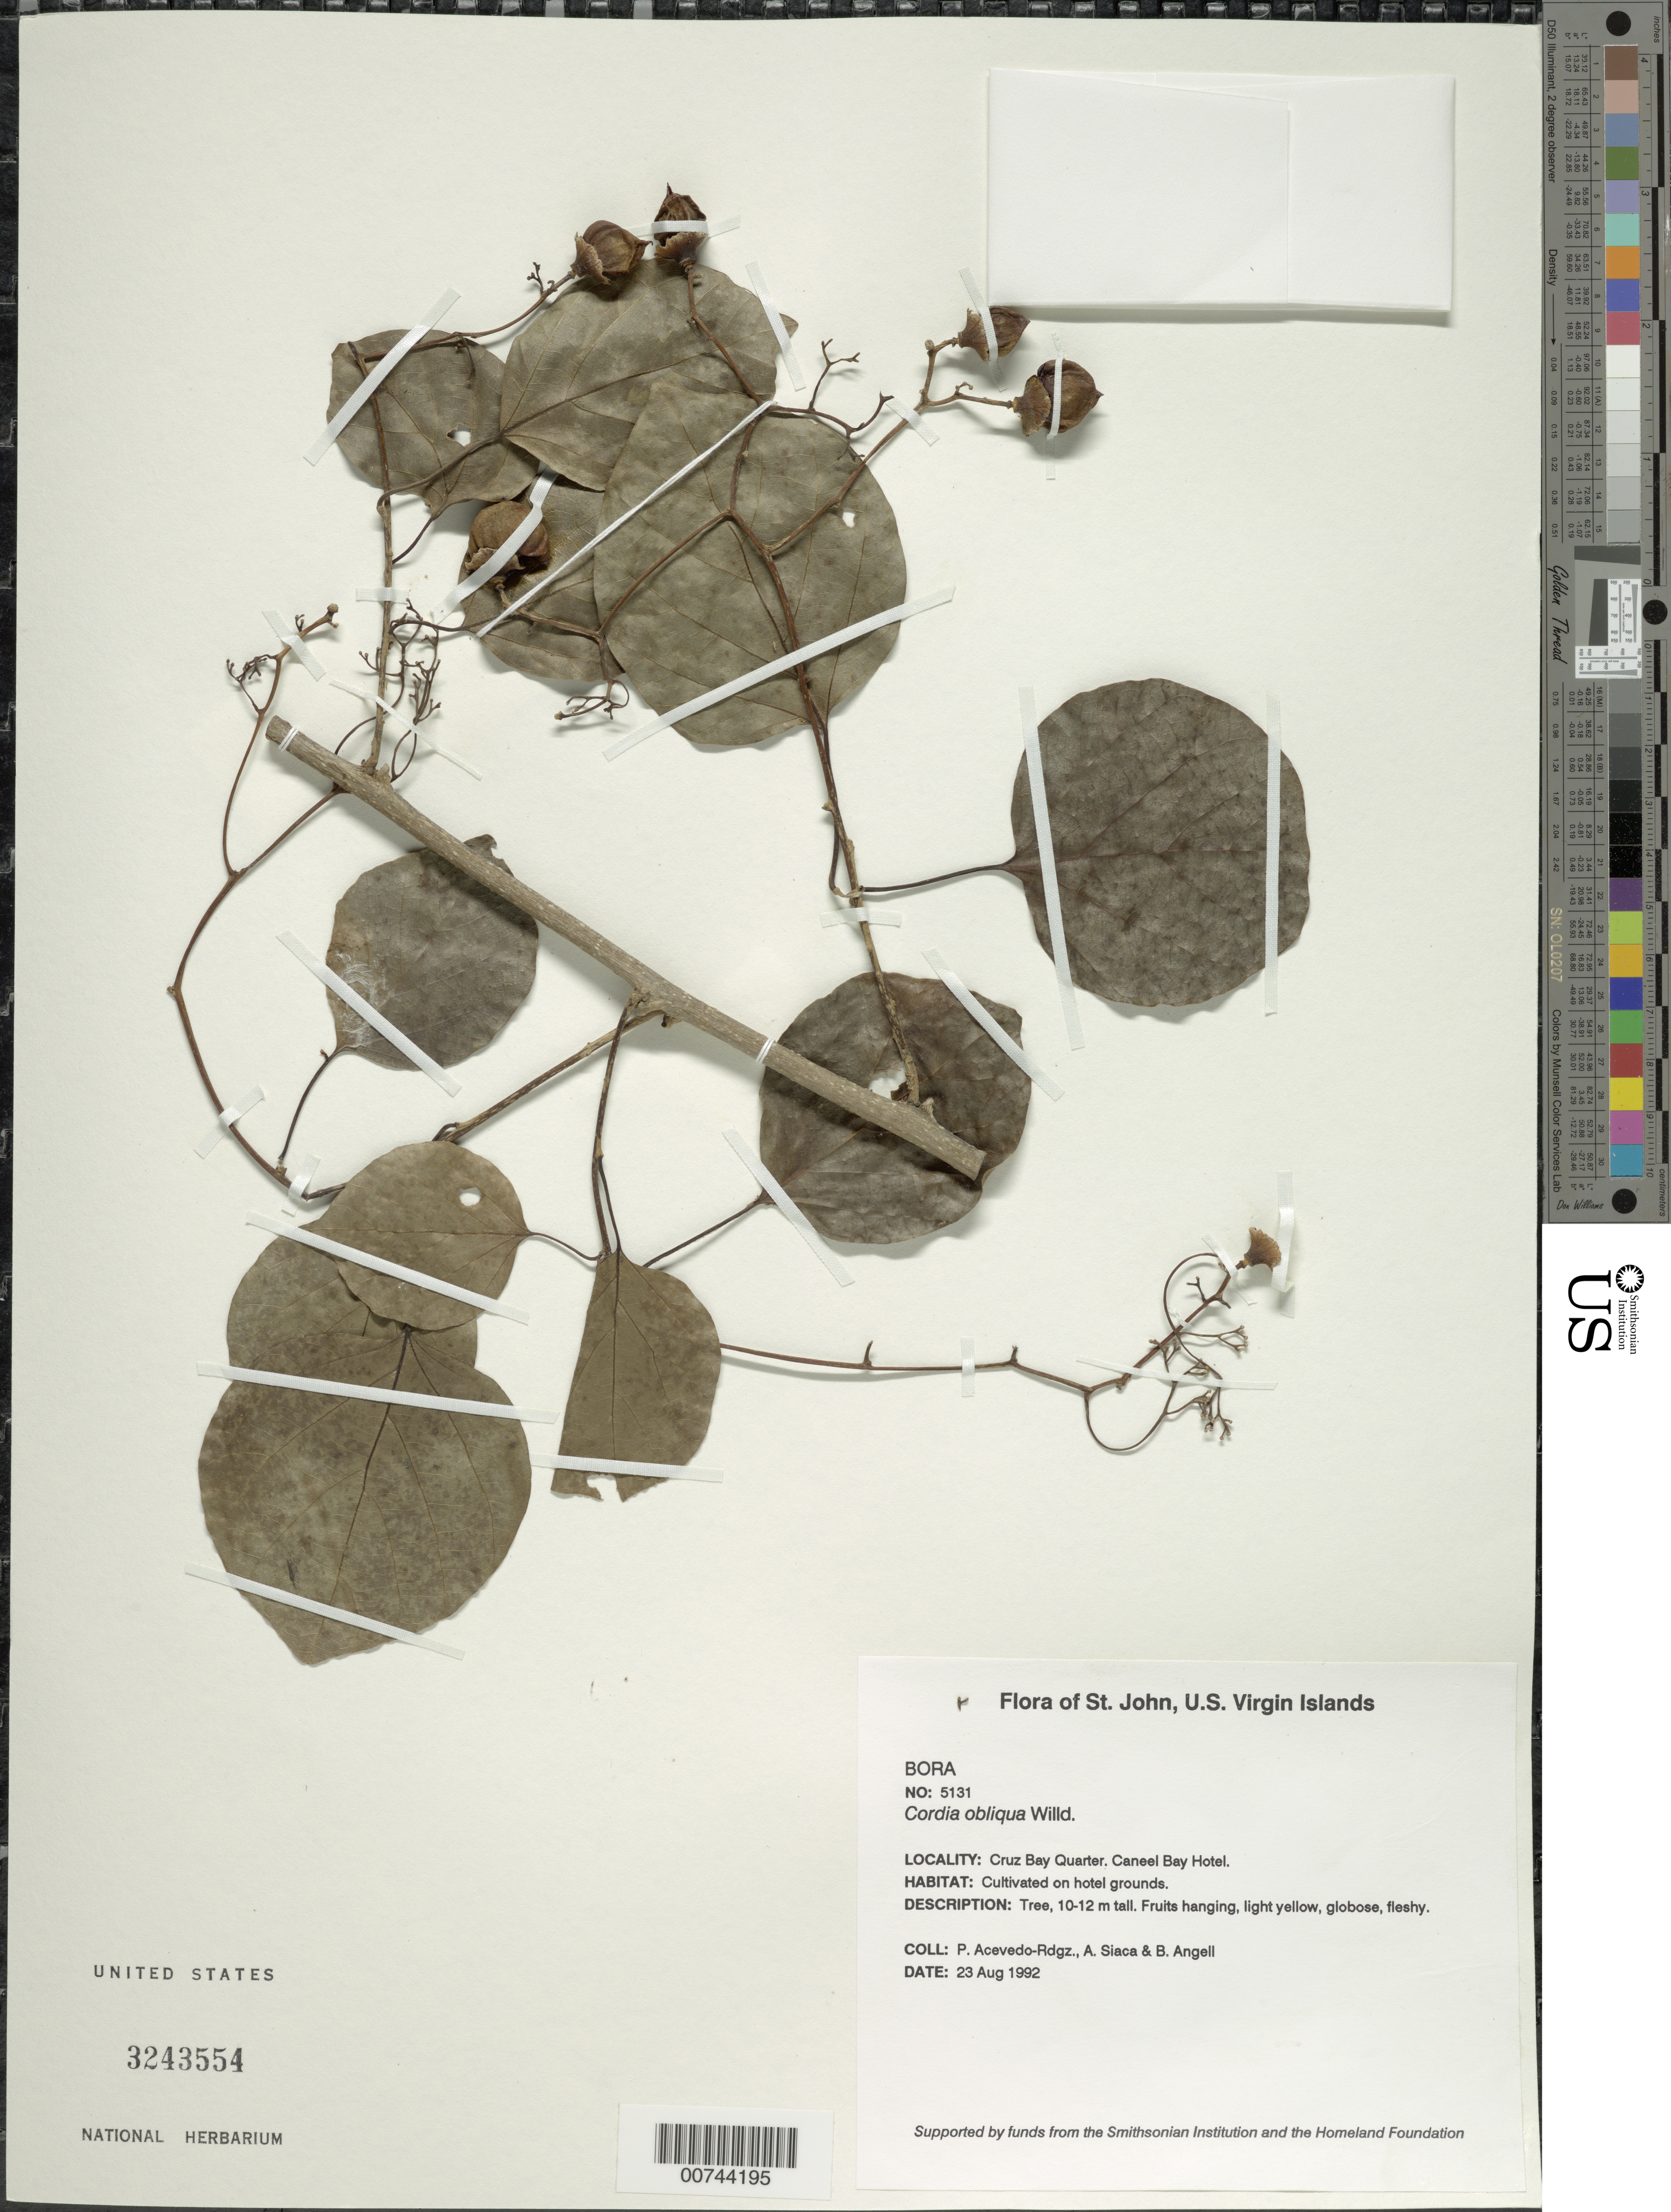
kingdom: Plantae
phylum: Tracheophyta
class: Magnoliopsida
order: Boraginales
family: Cordiaceae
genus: Cordia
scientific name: Cordia obliqua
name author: Willd.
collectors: P. Acevedo-Rodr., A. Siaca & Bobbi Angell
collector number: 5131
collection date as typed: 23 Aug 1992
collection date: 1992-08-23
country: U.S. Virgin Islands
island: St. John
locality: Cruz Bay Quarter. Caneel Bay Hotel.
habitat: Cultivated on hotel grounds.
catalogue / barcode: US 3243554